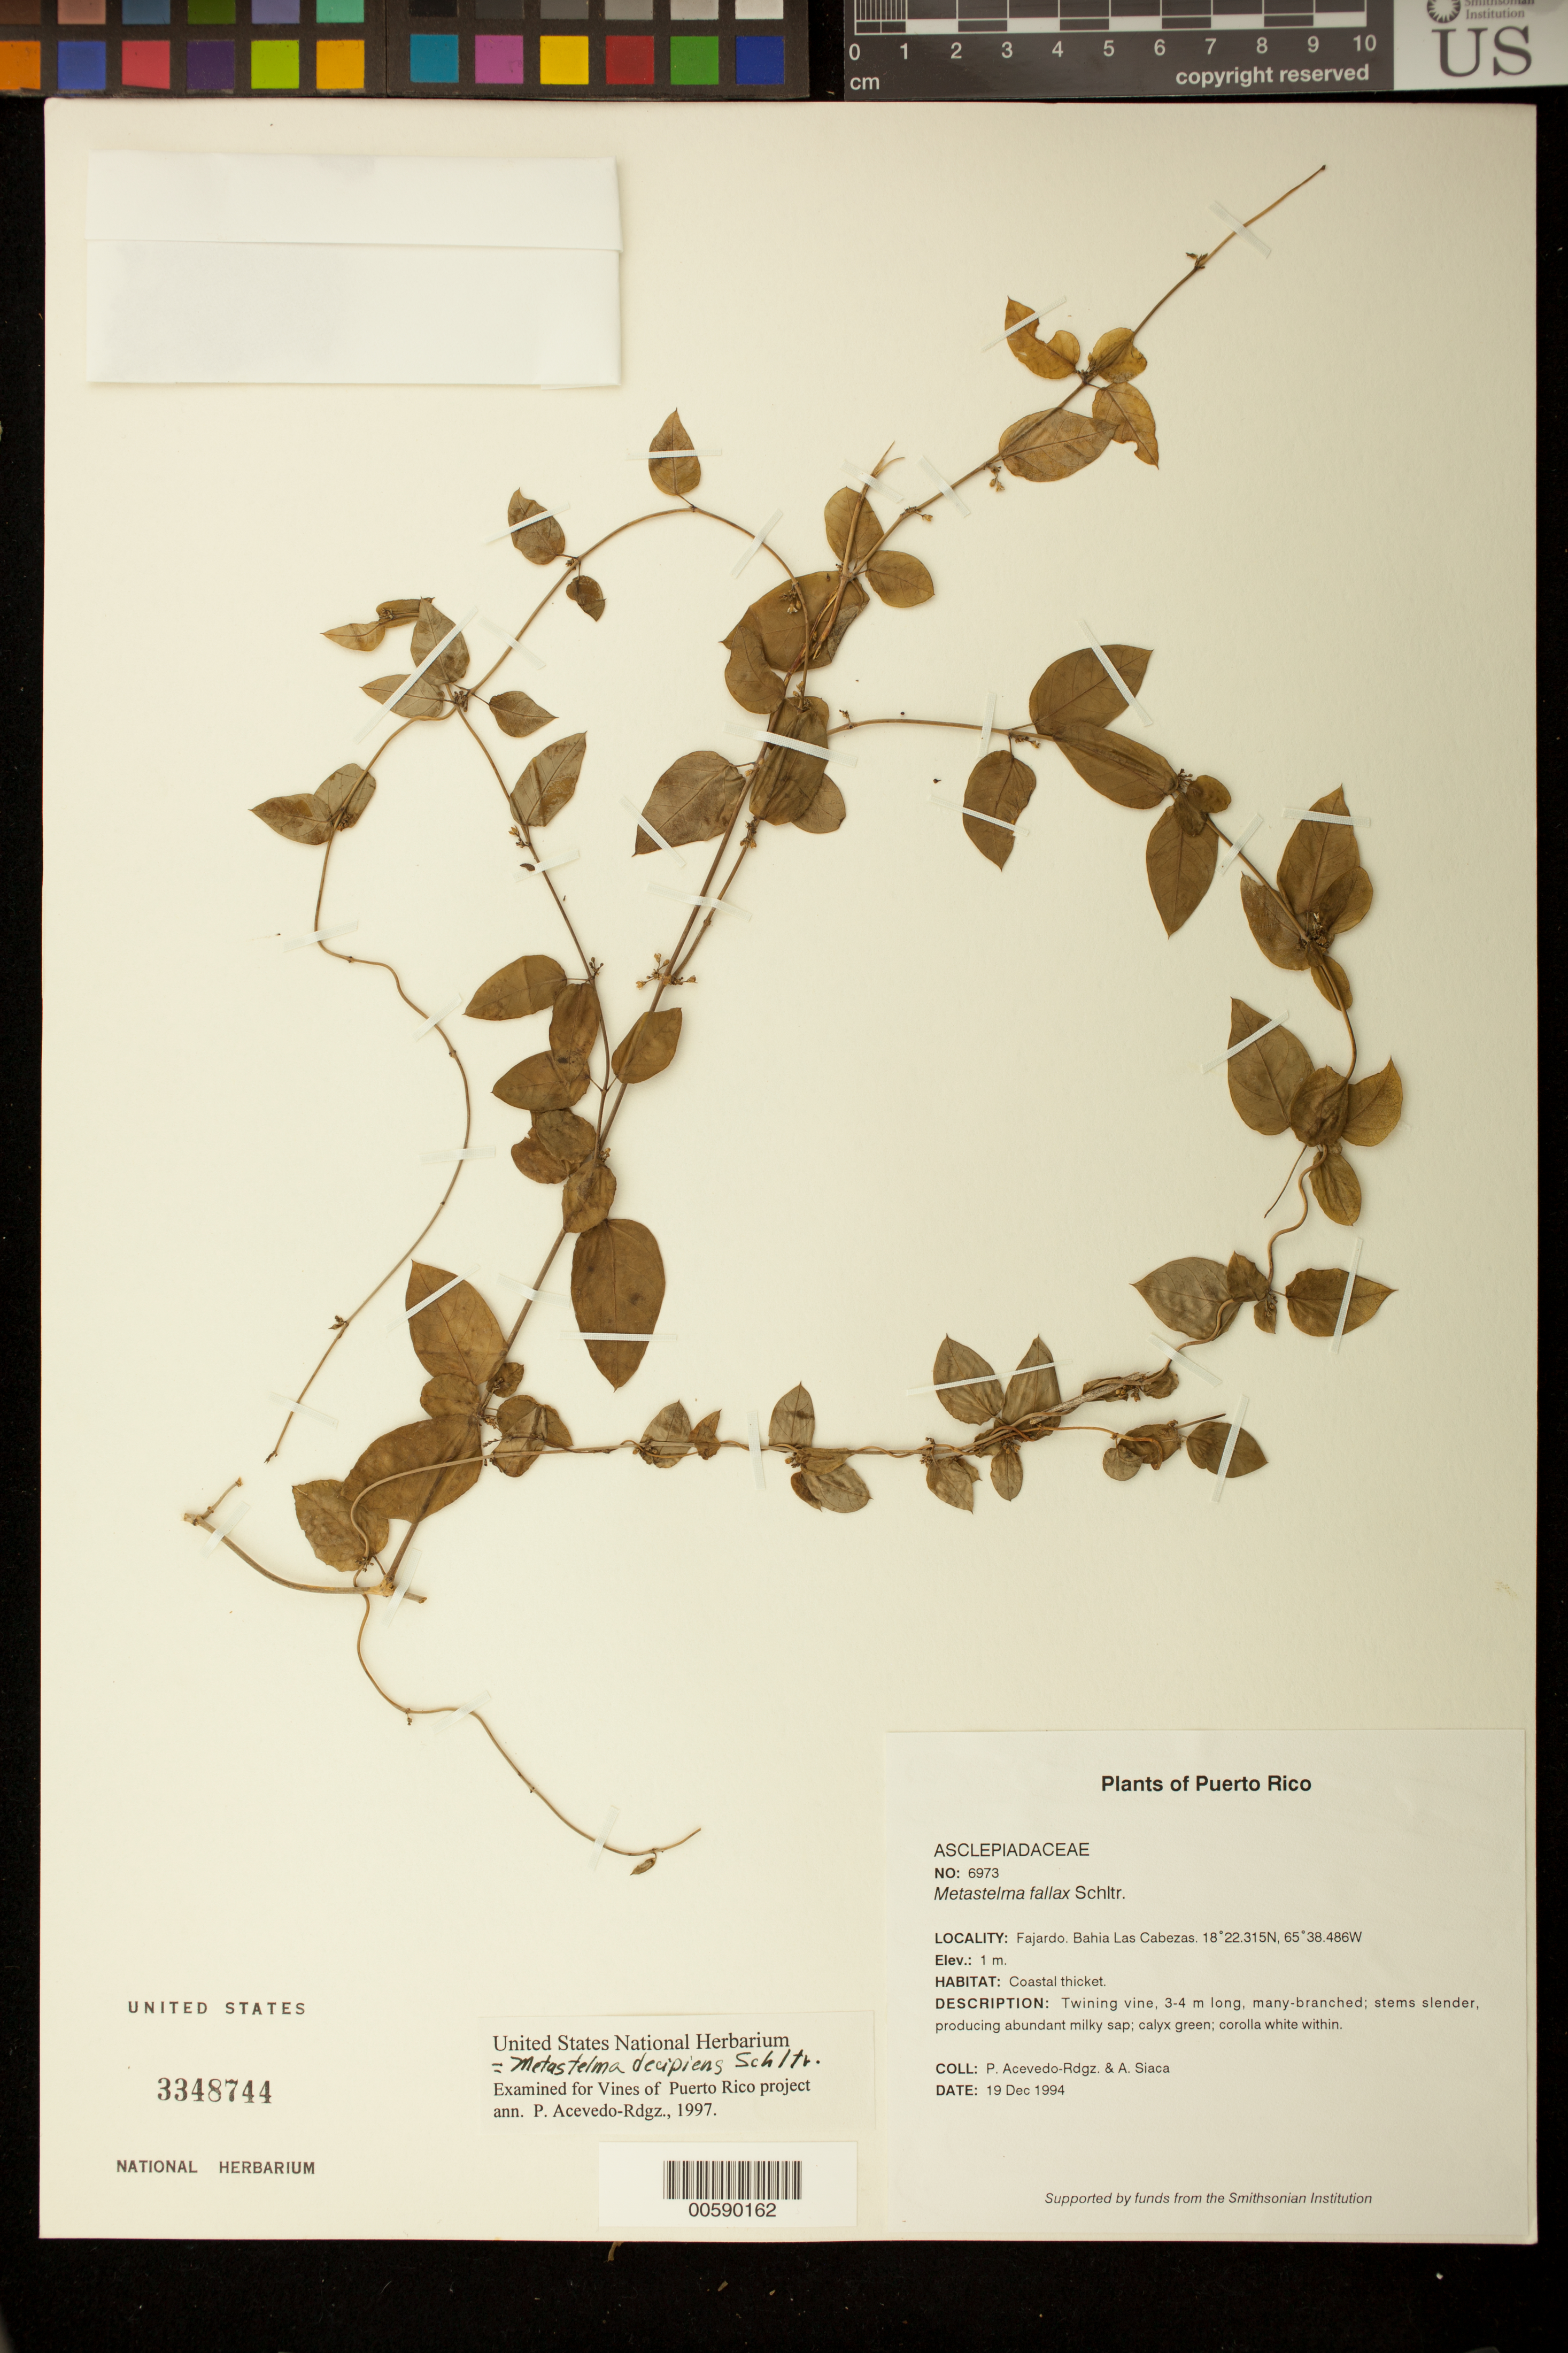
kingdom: Plantae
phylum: Tracheophyta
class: Magnoliopsida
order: Gentianales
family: Apocynaceae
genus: Metastelma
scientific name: Metastelma decipiens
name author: Schltr.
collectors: P. Acevedo-Rodr. & A. Siaca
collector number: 6973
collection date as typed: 19 Dec 1994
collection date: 1994-12-19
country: Puerto Rico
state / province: Fajardo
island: Puerto Rico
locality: Fajardo; Bahia Las Cabezas.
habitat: Coastal thicket.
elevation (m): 1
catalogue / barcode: US 3348744